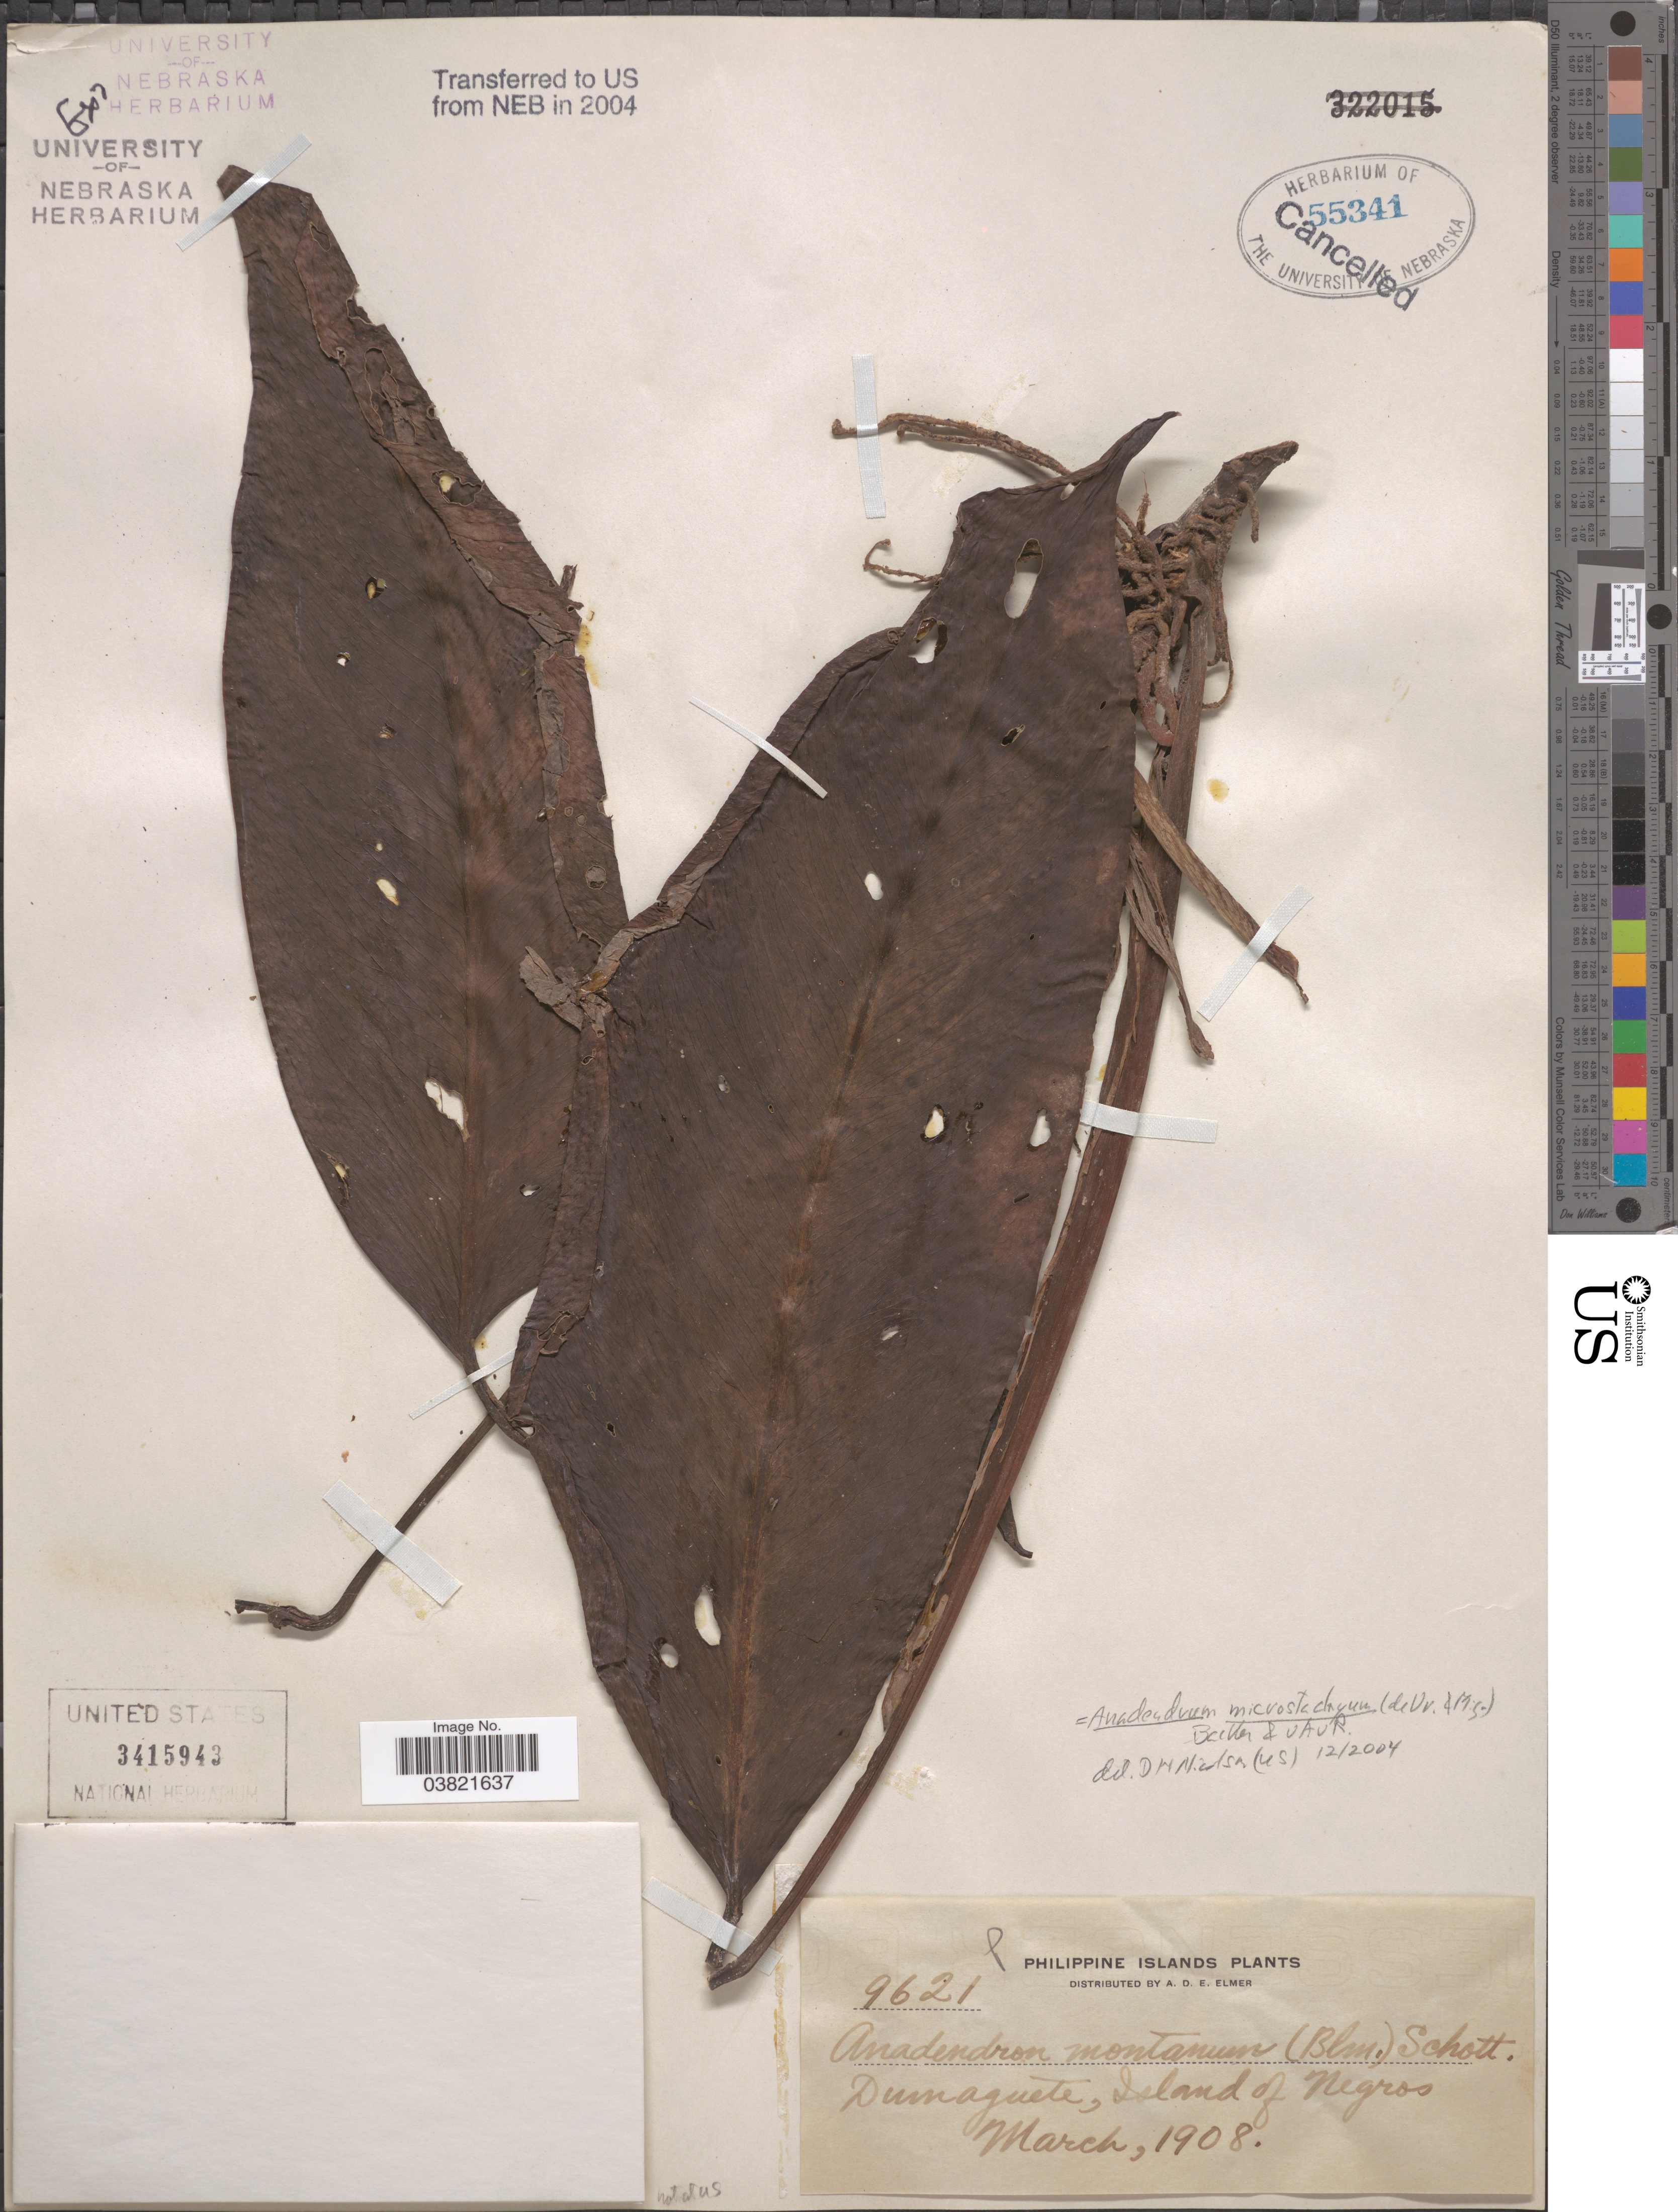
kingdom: Plantae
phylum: Tracheophyta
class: Liliopsida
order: Alismatales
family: Araceae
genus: Anadendrum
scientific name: Anadendrum microstachyum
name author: (de Vriese & Miq.) Backer & Alderw.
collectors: A. D. E. Elmer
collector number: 9621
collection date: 1908-03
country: Philippines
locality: Philippine Islands. Dumaguete, Island of Negros.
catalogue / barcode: US 3415943